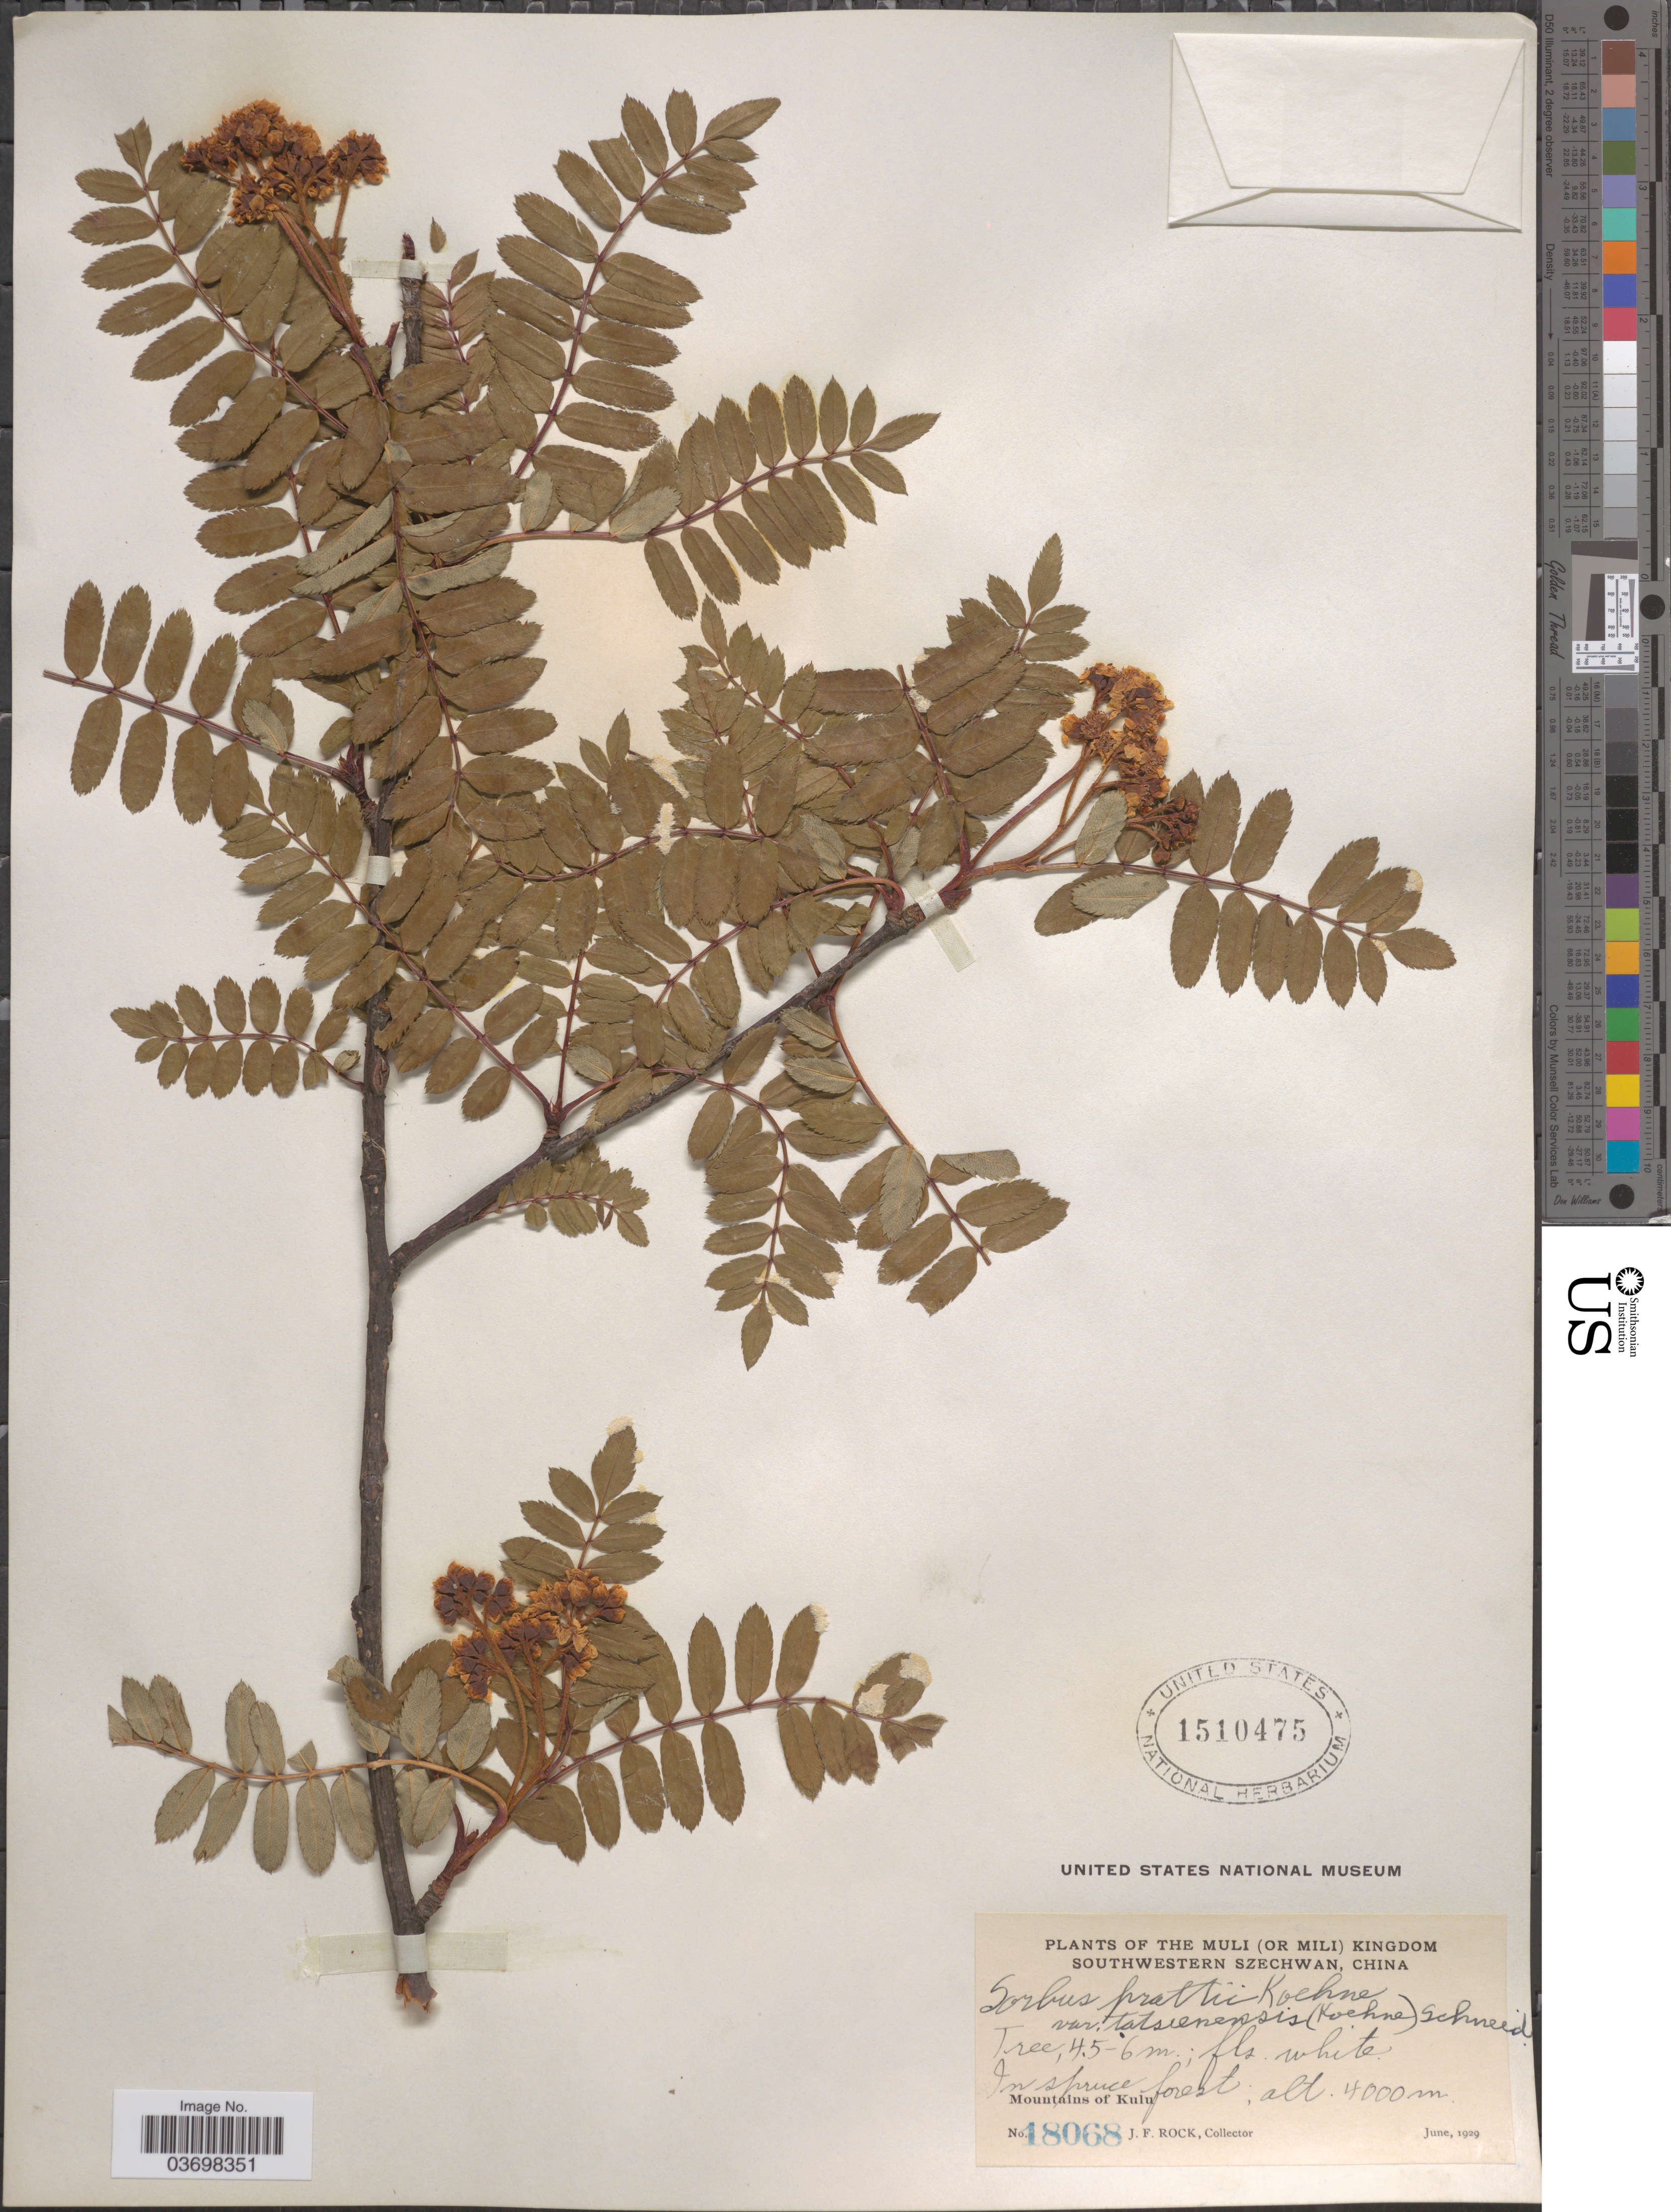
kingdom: Plantae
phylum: Tracheophyta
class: Magnoliopsida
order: Rosales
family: Rosaceae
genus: Sorbus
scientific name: Sorbus prattii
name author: Koehne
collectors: J. Rock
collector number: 18068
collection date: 1929-06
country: China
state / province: Sichuan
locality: The Muli (or Mili) Kingdom. Southwestern Szechwan. Mountains of Kulu.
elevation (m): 4000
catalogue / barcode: US 1510475